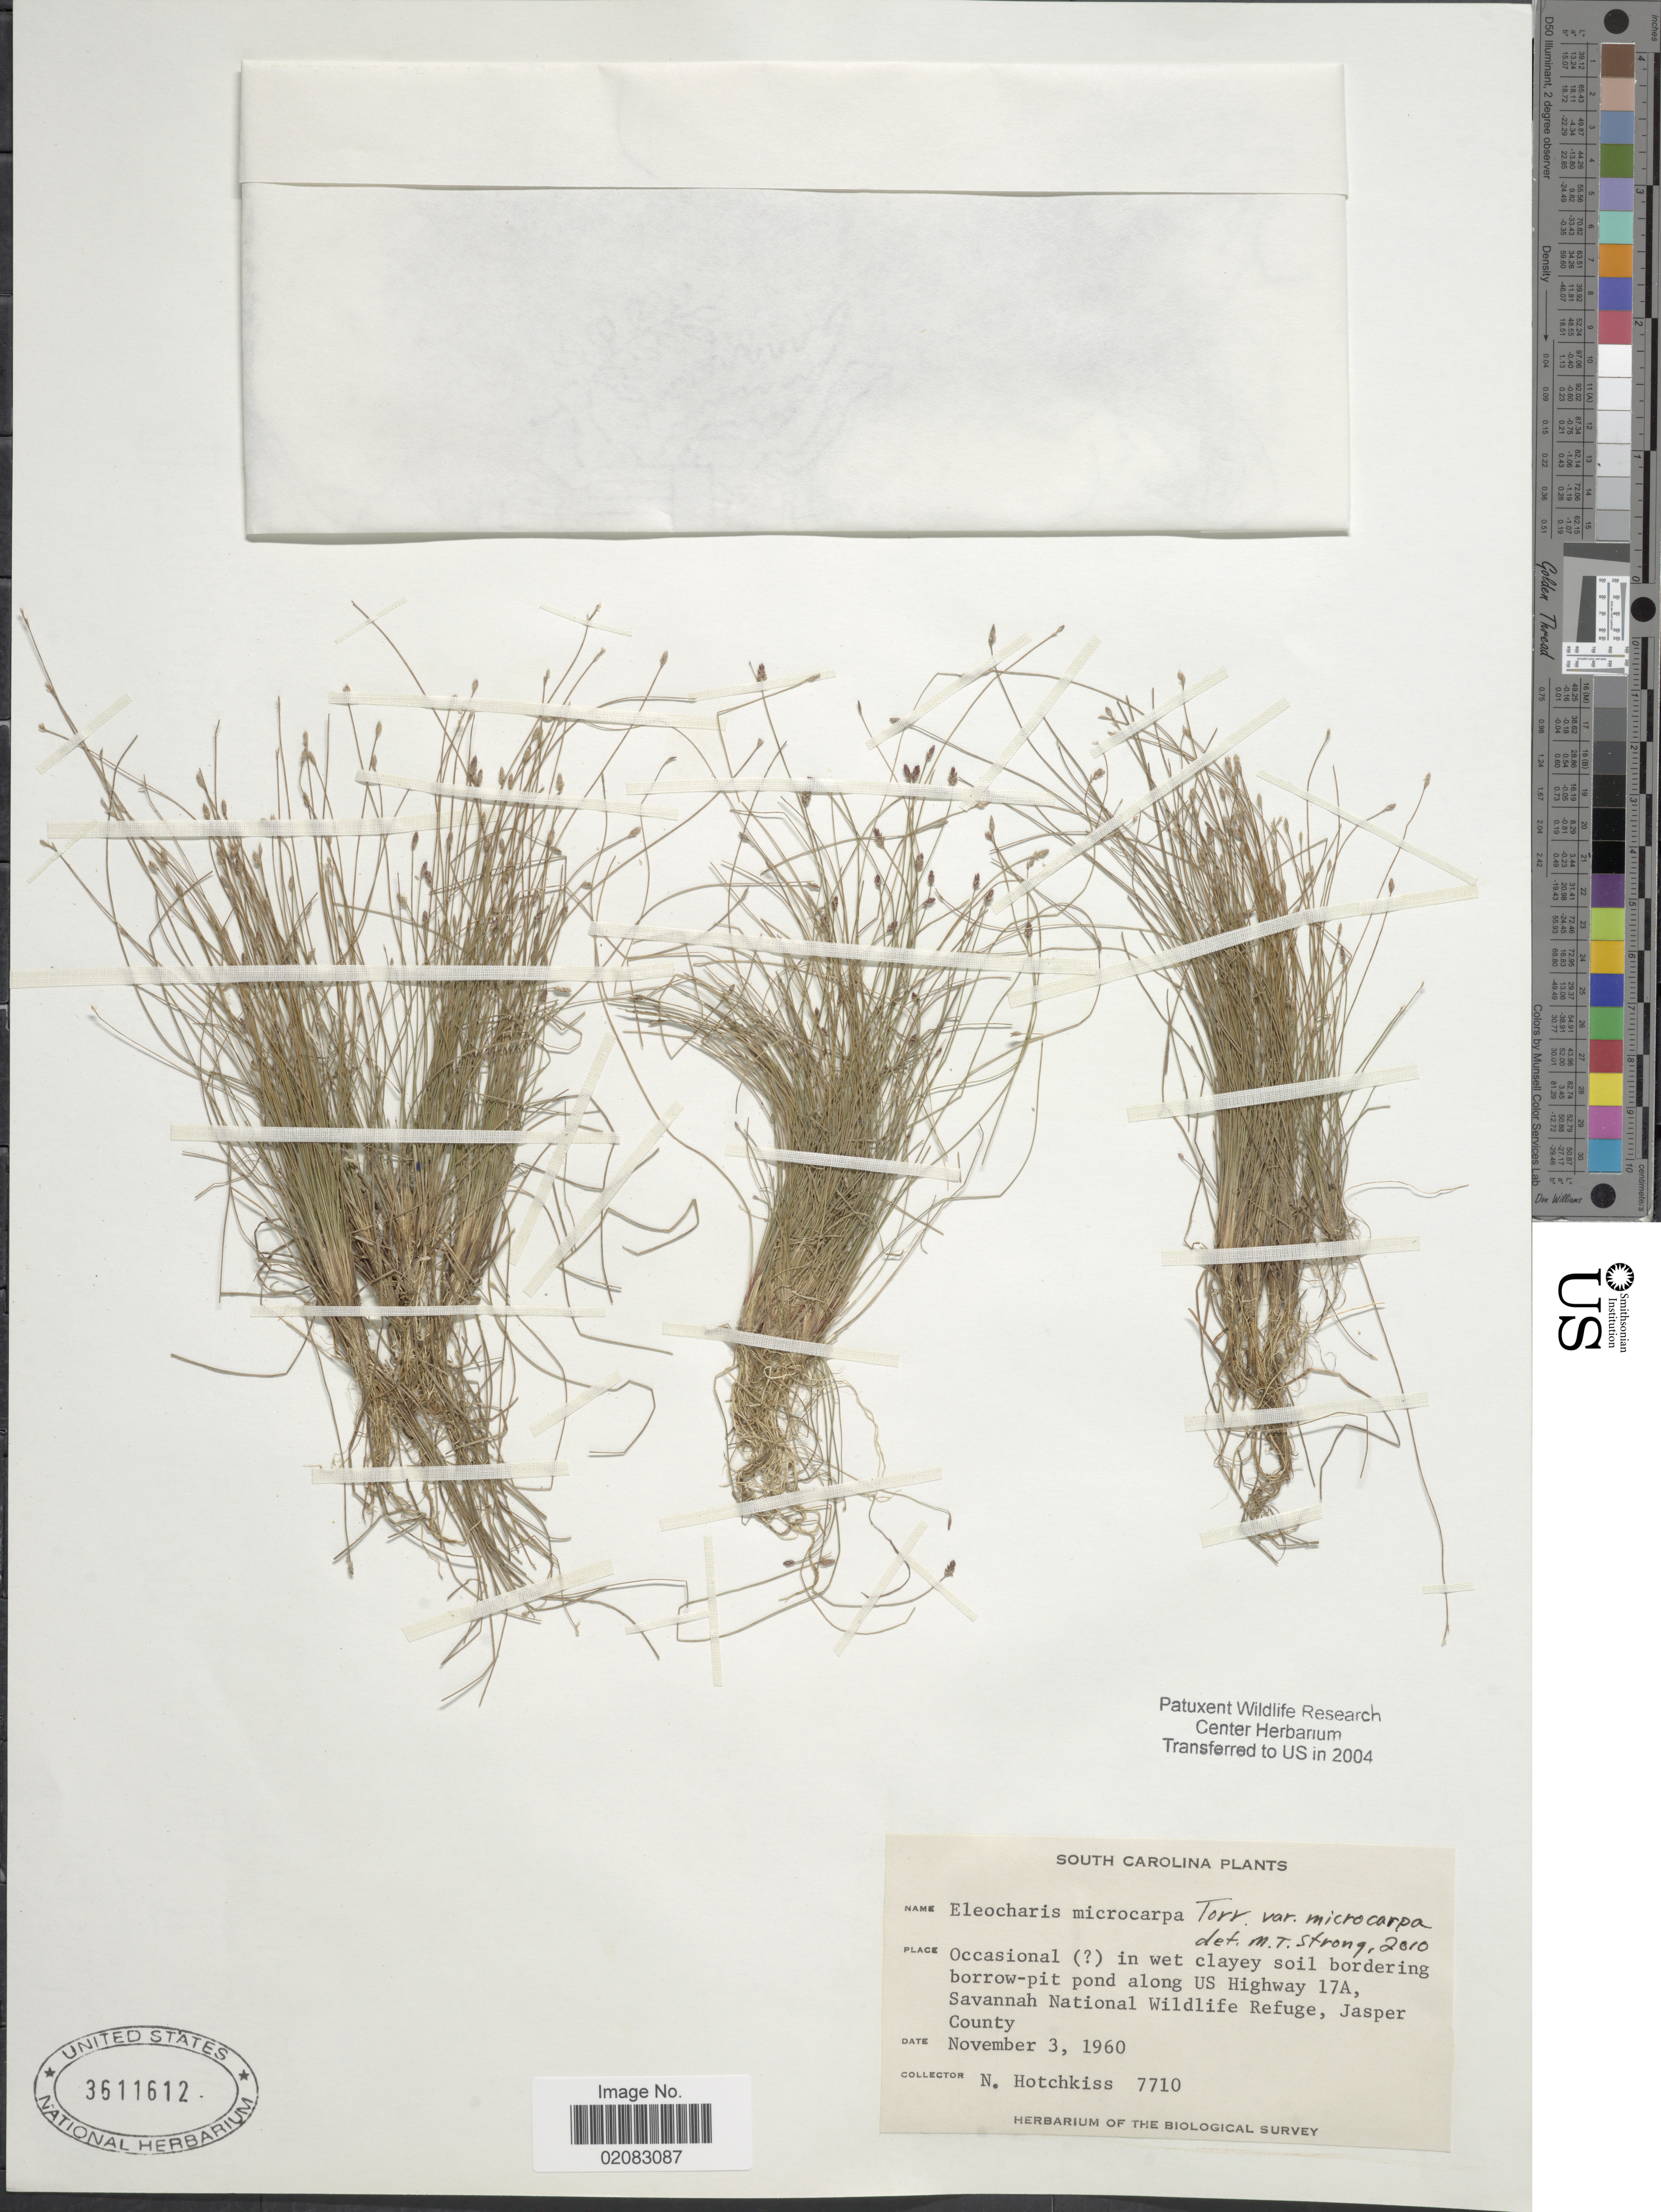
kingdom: Plantae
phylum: Tracheophyta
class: Liliopsida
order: Poales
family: Cyperaceae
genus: Eleocharis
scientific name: Eleocharis microcarpa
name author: Torr.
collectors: N. Hotchkiss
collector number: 7710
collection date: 1960-11-03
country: United States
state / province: South Carolina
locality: Occasional ( [unsure placement]) in wet calyey soil bordering borrow-pit pond along US Highway 17A, Savannah National Wildlife Refuge, Jasper County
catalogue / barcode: US 3611612